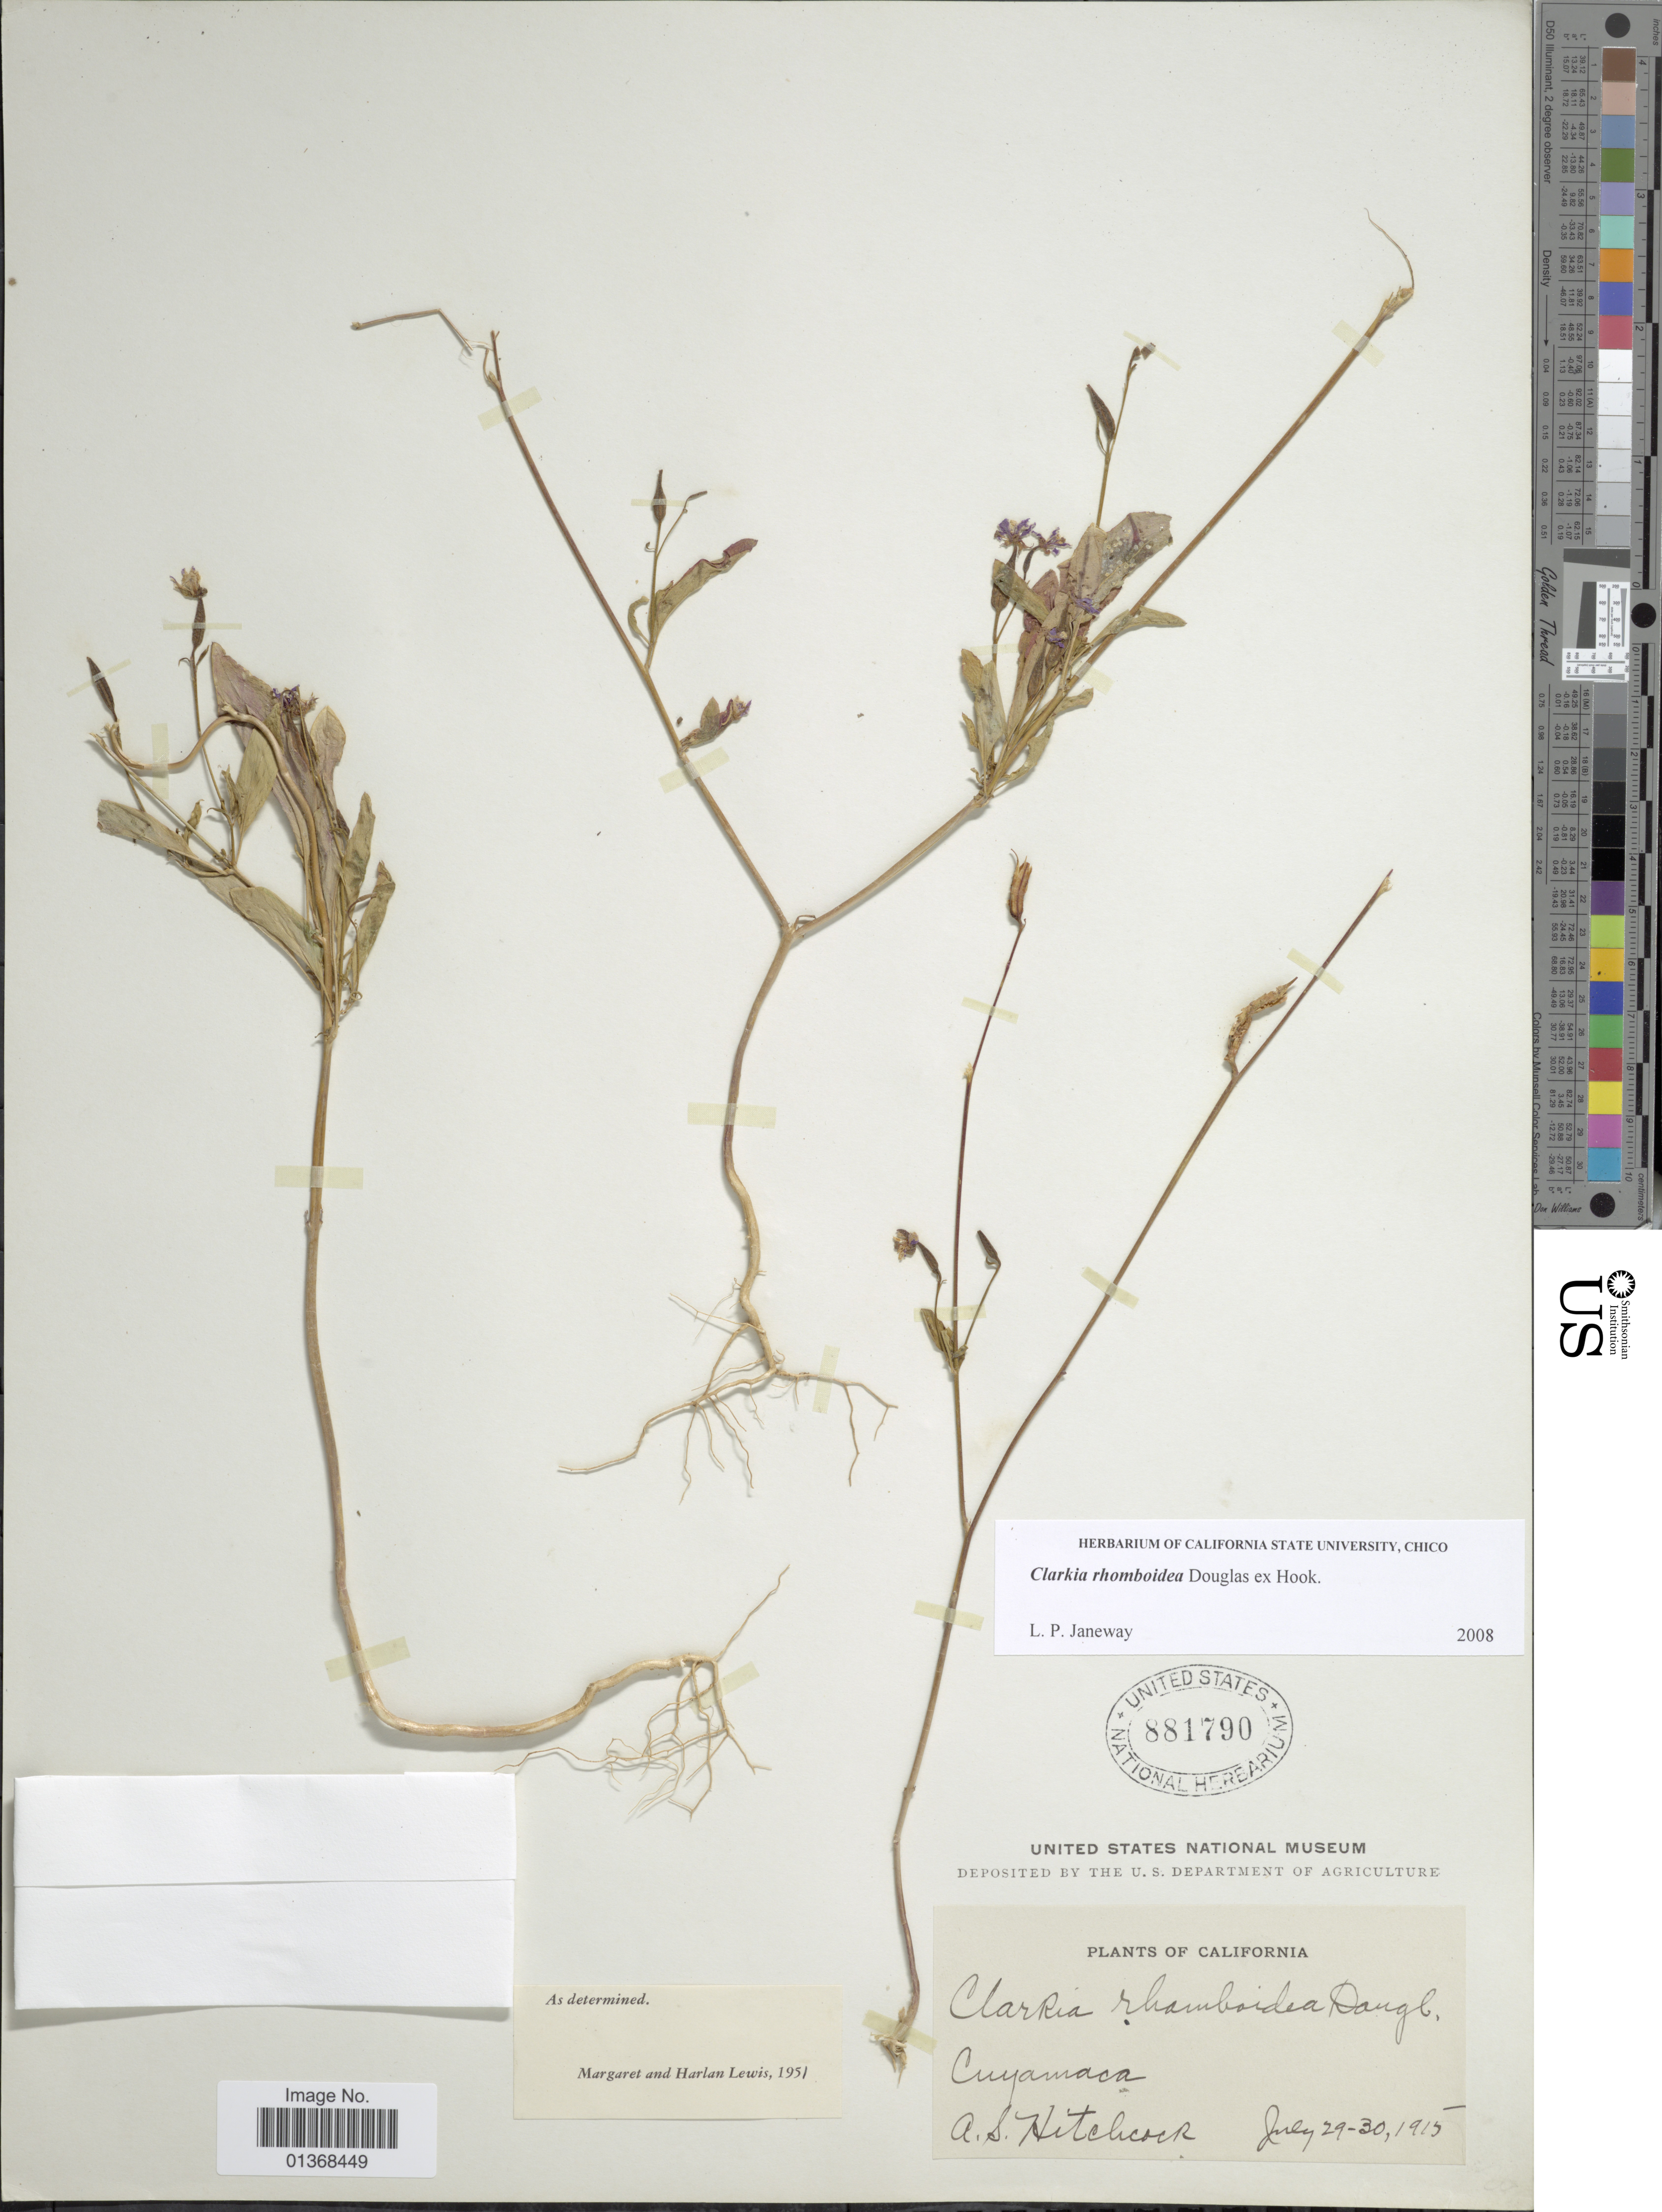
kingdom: Plantae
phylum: Tracheophyta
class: Magnoliopsida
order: Myrtales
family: Onagraceae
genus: Clarkia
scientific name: Clarkia rhomboidea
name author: Douglas ex Hook.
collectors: A. S. Hitchcock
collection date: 1915-07-29/1915-07-30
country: United States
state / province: California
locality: Cuyamaca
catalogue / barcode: US 881790